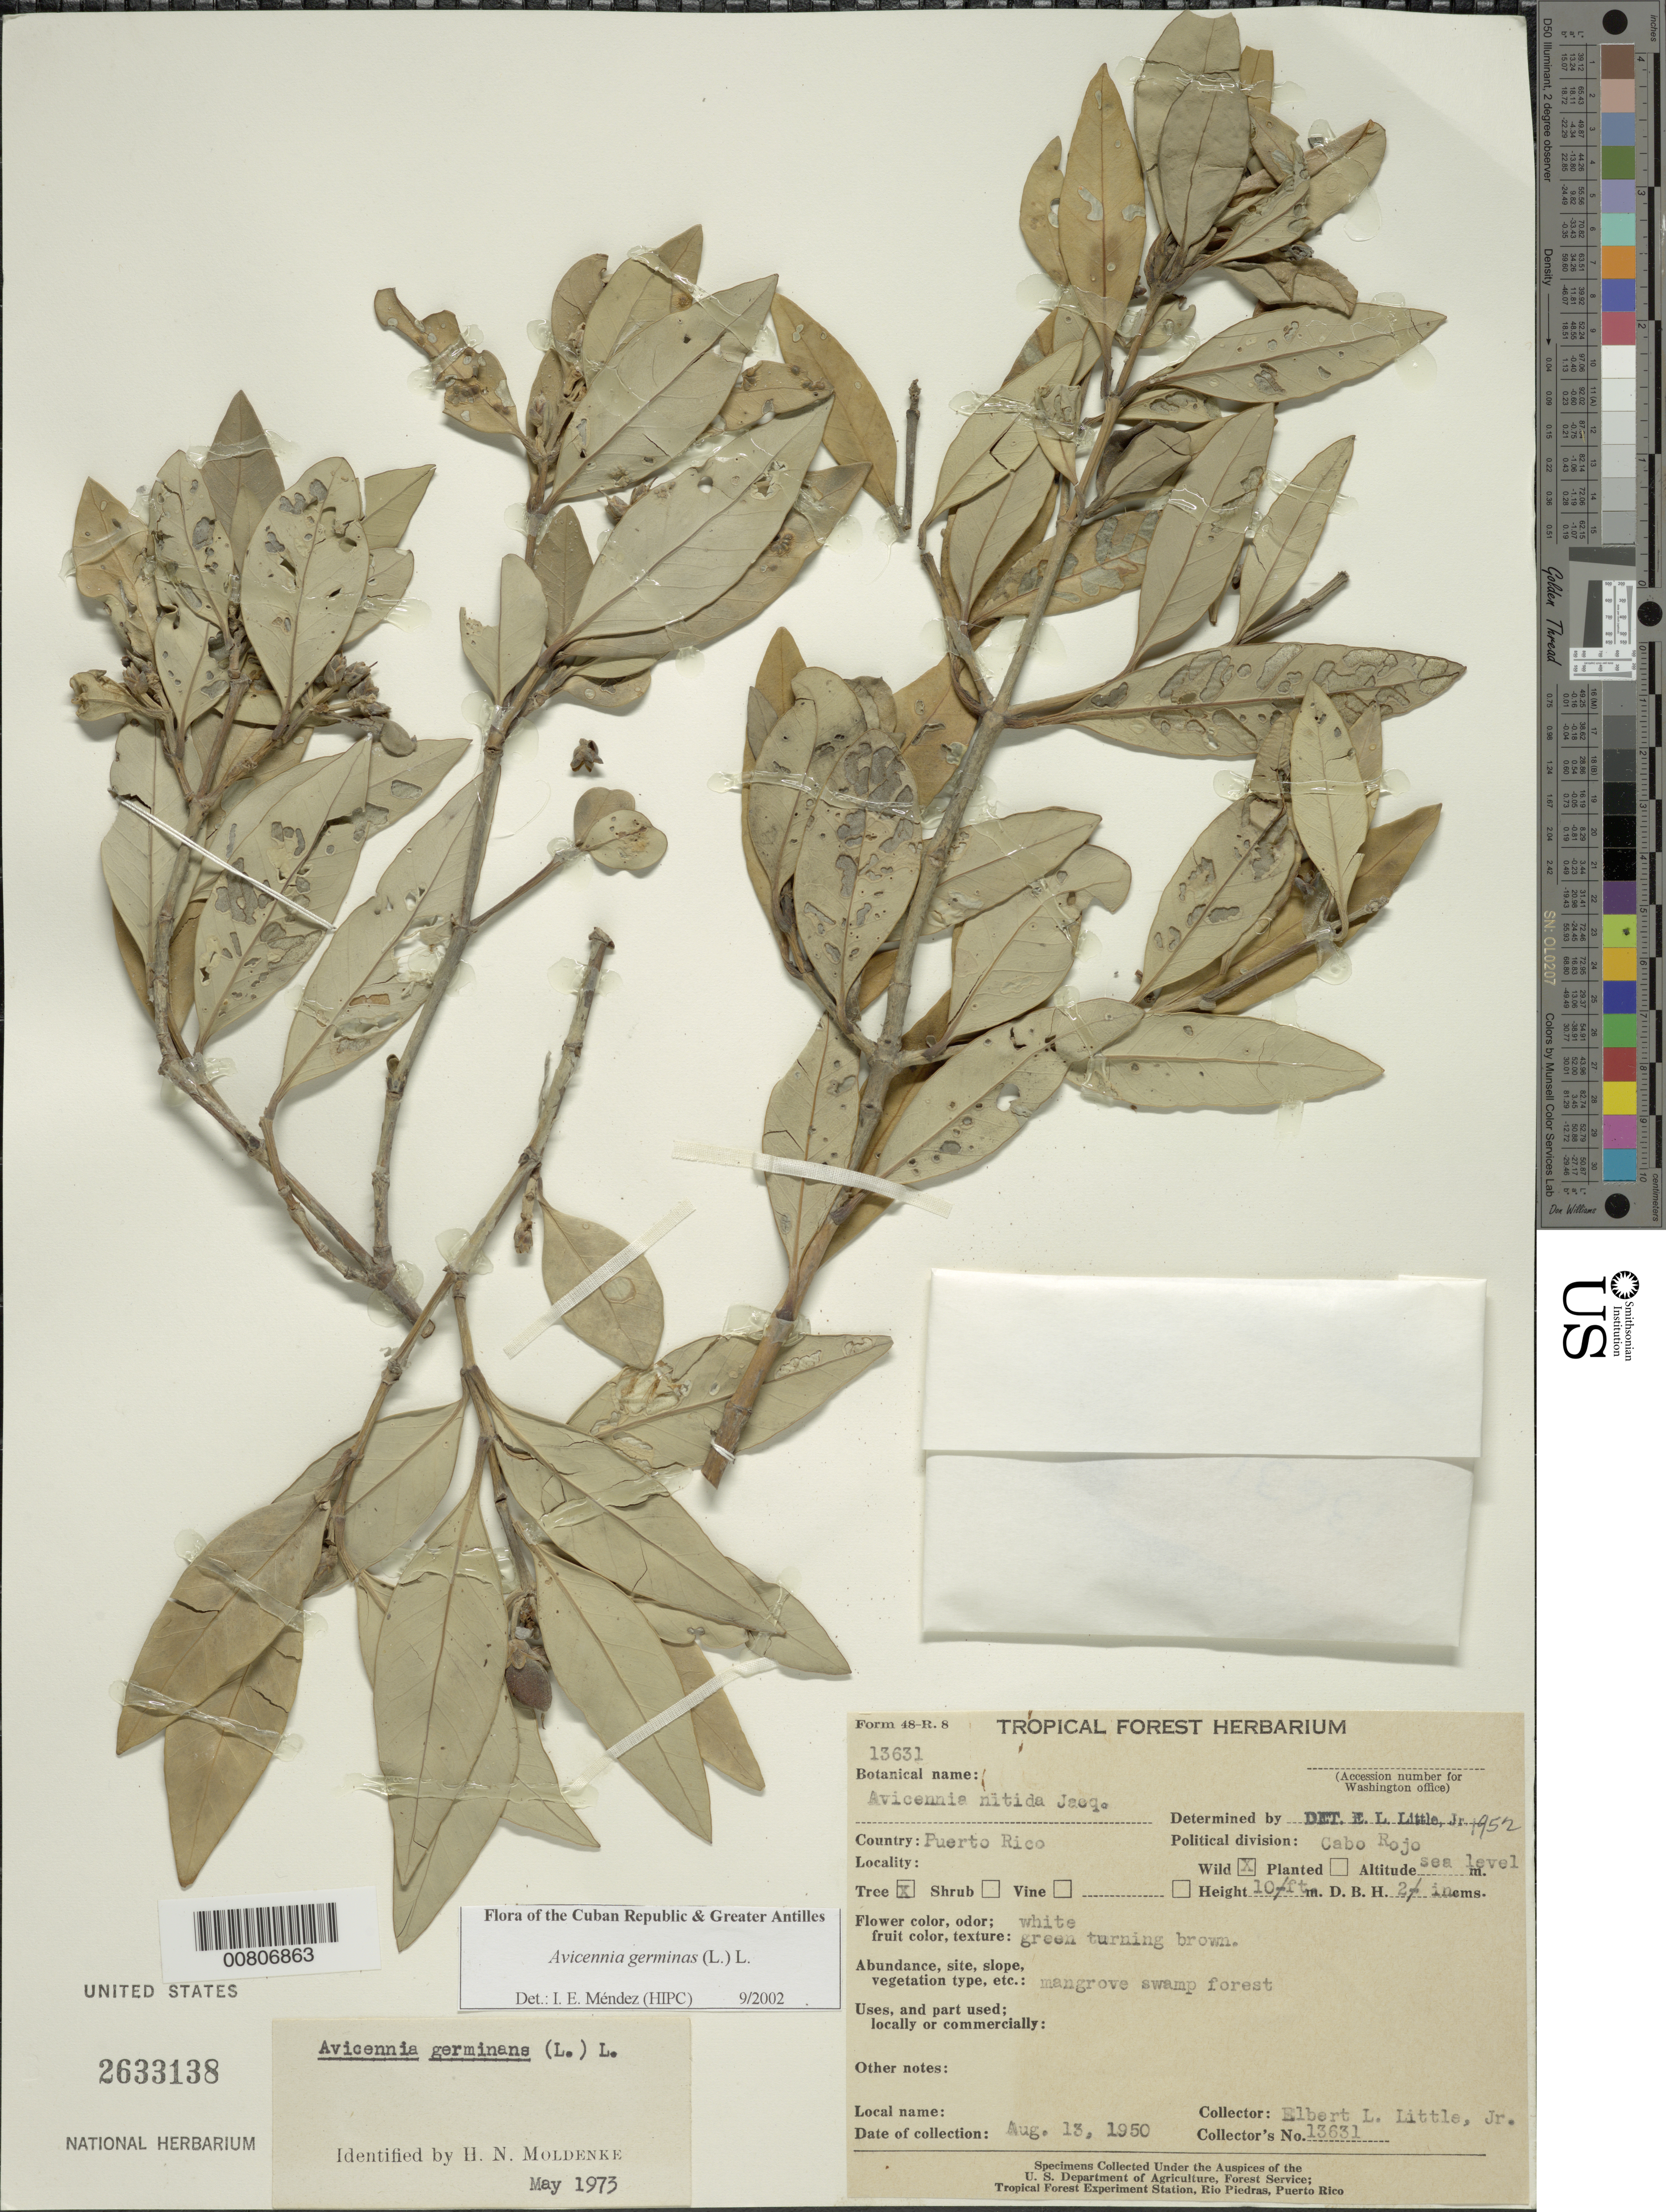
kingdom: Plantae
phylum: Tracheophyta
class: Magnoliopsida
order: Lamiales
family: Acanthaceae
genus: Avicennia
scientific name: Avicennia germinans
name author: (L.) L.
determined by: Méndez, Isidro E., (HIPC)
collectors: E. L. Little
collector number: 13631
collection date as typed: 13 Aug 1950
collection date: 1950-08-13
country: Puerto Rico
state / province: Cabo Rojo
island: Puerto Rico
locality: Cabo Rojo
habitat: Mangrove swamp forest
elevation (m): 0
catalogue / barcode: US 2633138